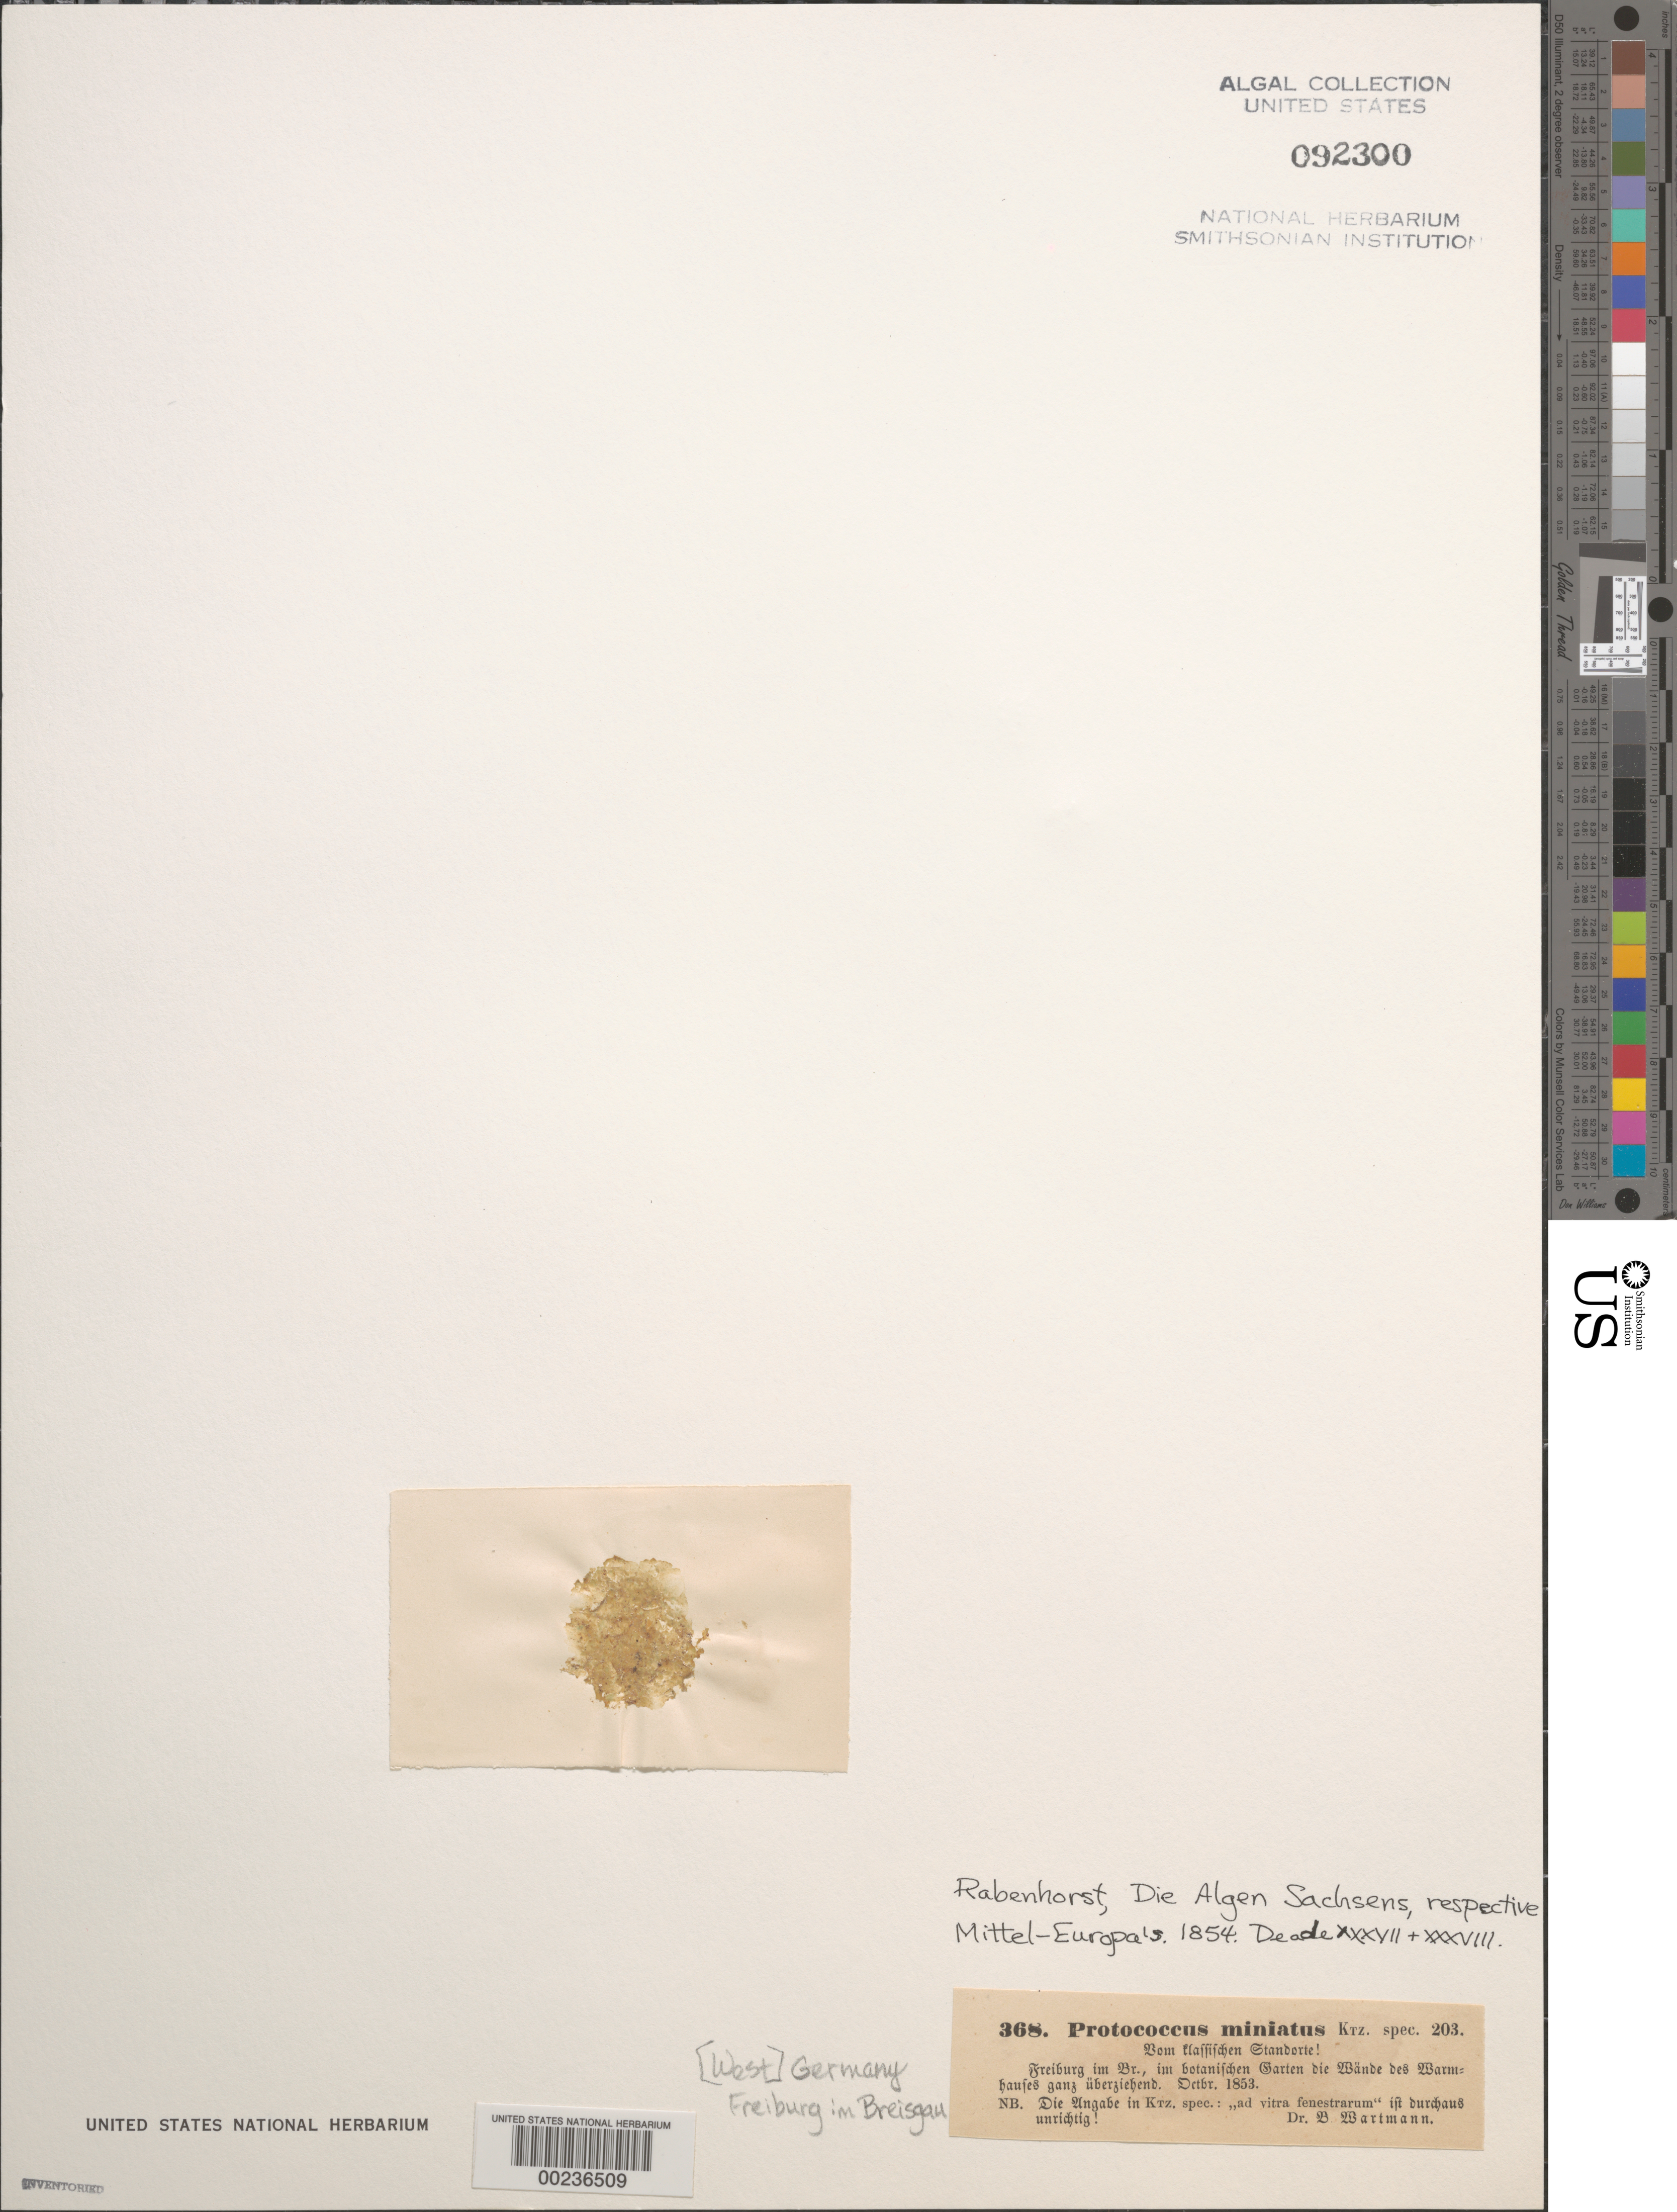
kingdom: Plantae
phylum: Chlorophyta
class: Chlorophyceae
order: Volvocales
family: Chlamydomonadaceae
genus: Protococcus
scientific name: Protococcus miniatus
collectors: B. Wartmann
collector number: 368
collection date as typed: Oct 1853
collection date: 1853-10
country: Germany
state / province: Baden-wurttemberg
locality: Freiburg im breisgau, botanic garden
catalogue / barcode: US 92300